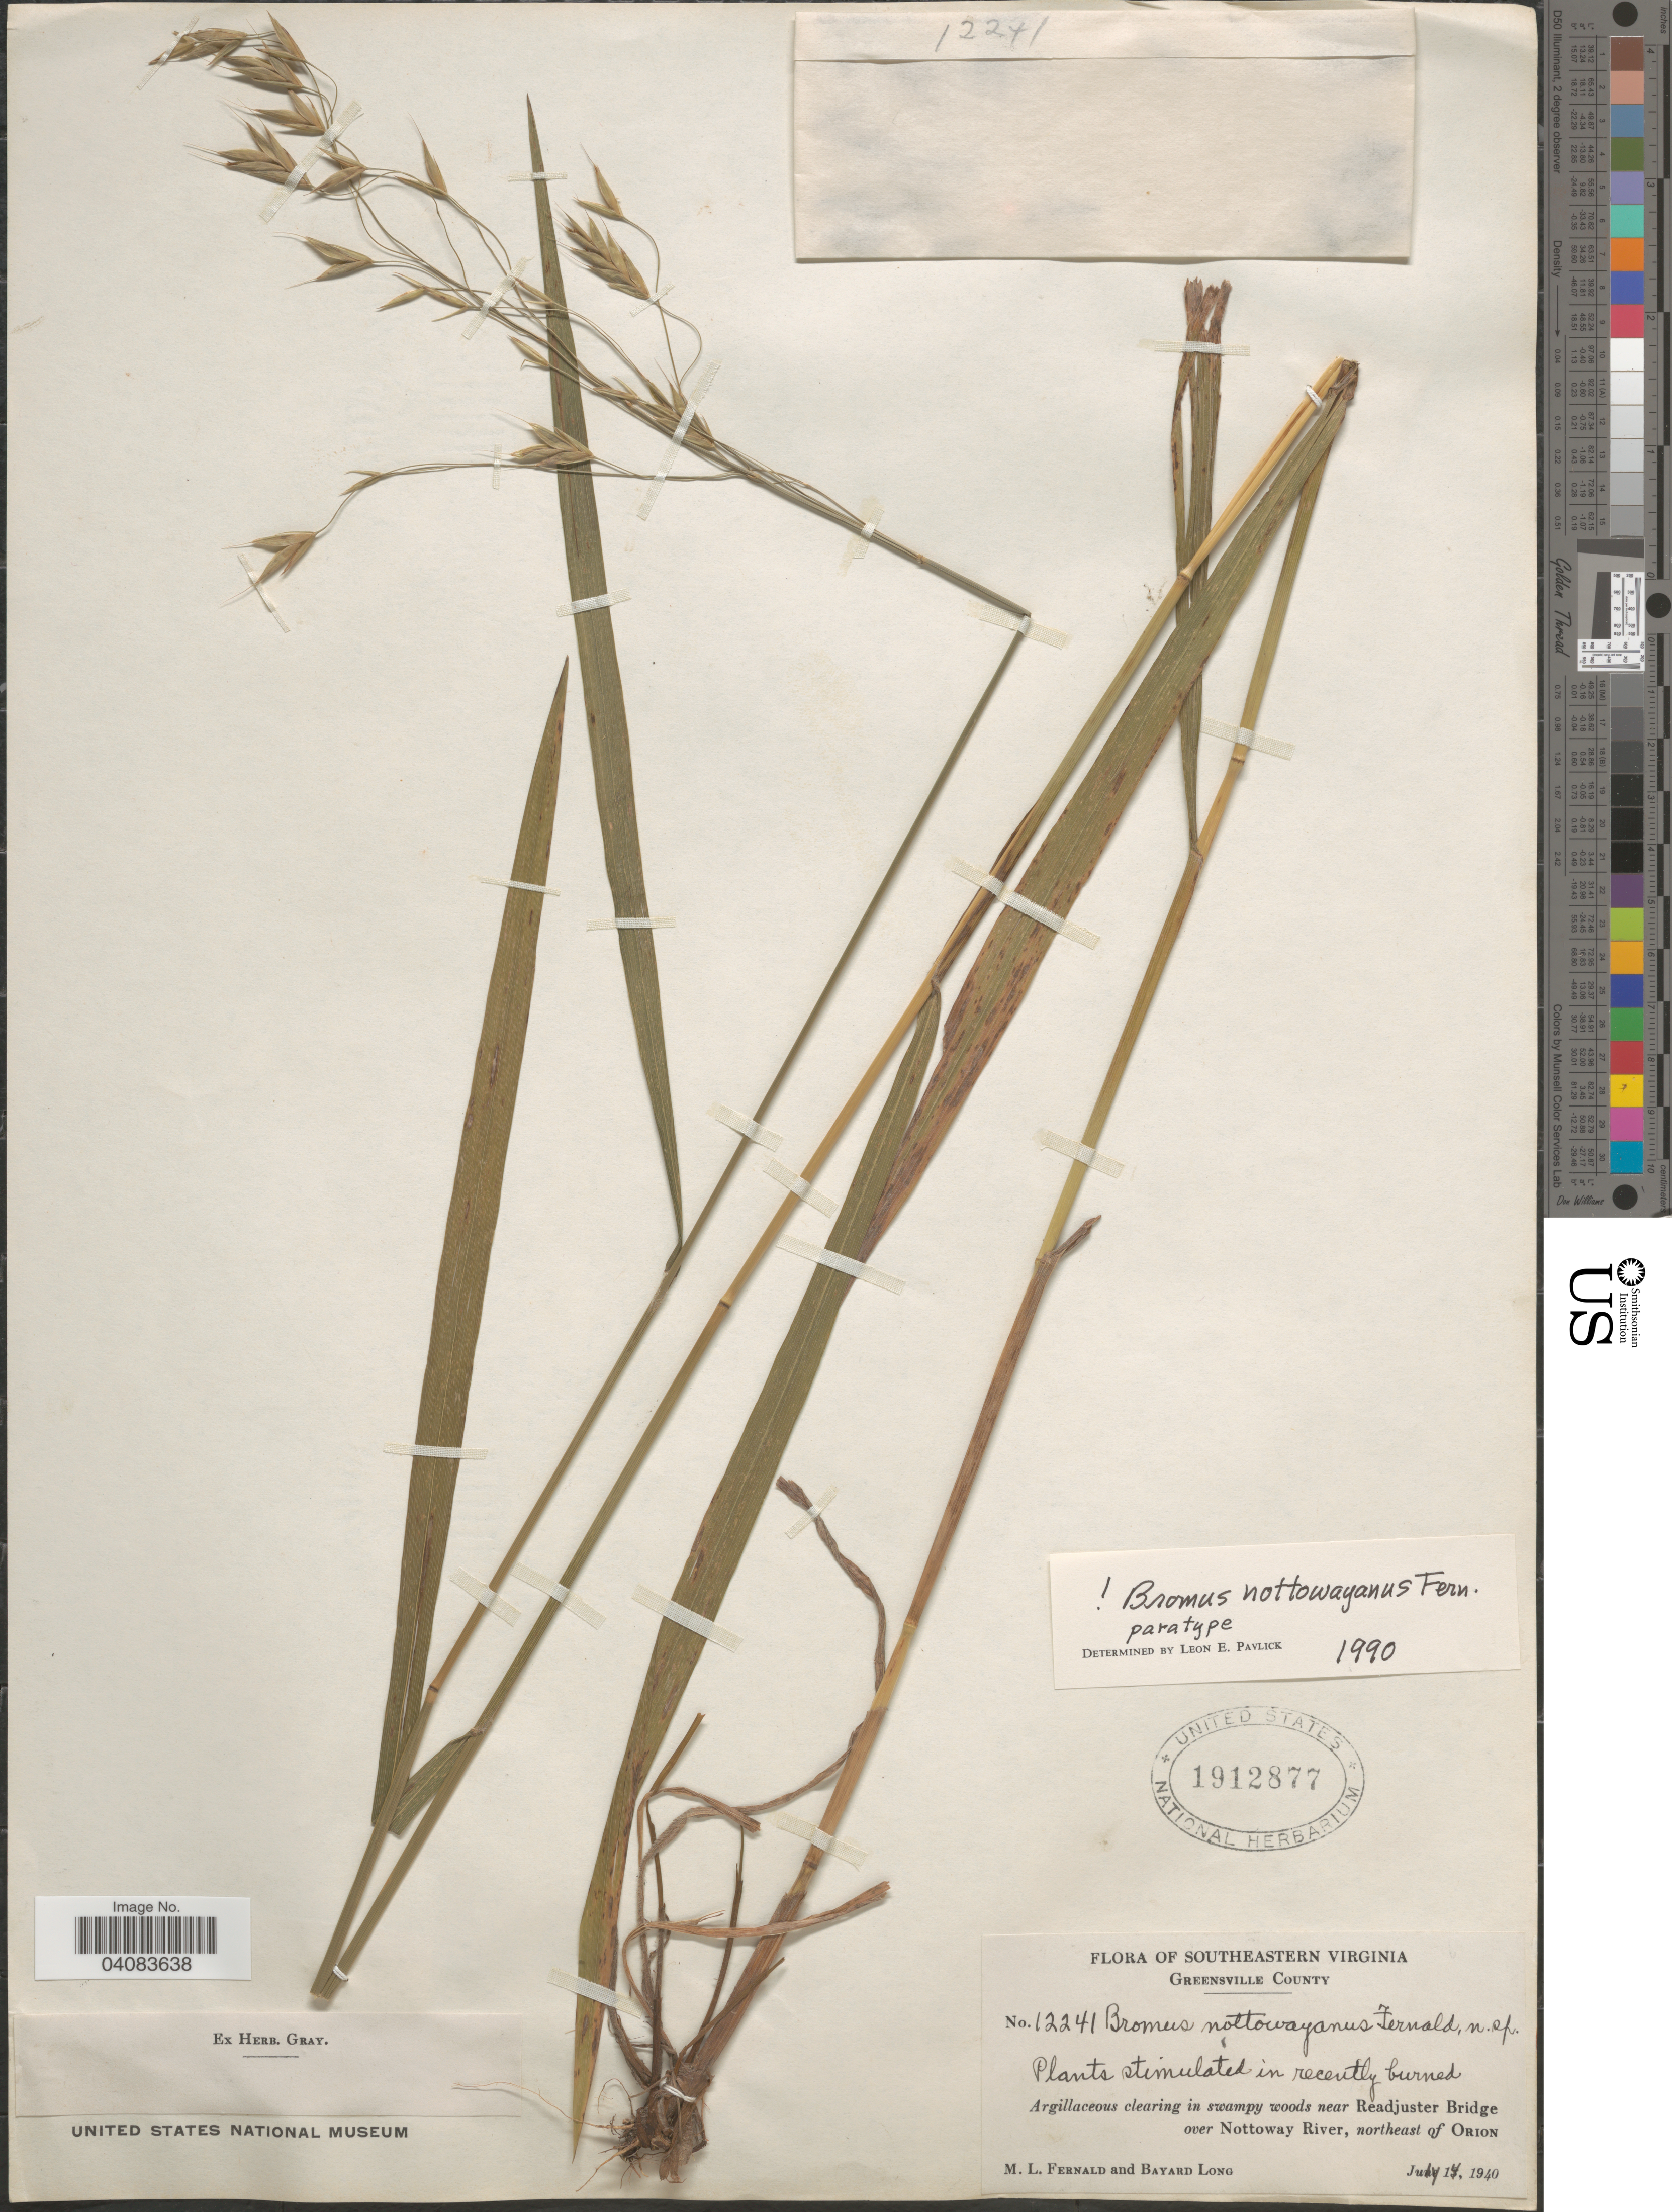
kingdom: Plantae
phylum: Tracheophyta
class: Liliopsida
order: Poales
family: Poaceae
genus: Bromus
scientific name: Bromus nottawayanus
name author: Fernald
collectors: M. L. Fernald & B. Long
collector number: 12241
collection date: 1940-07-14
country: United States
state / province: Virginia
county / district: Greensville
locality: Southeastern Virginia. Greensville County. Near Readjuster Bridge over Nottoway River, northeast of Orion.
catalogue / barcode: US 1912877